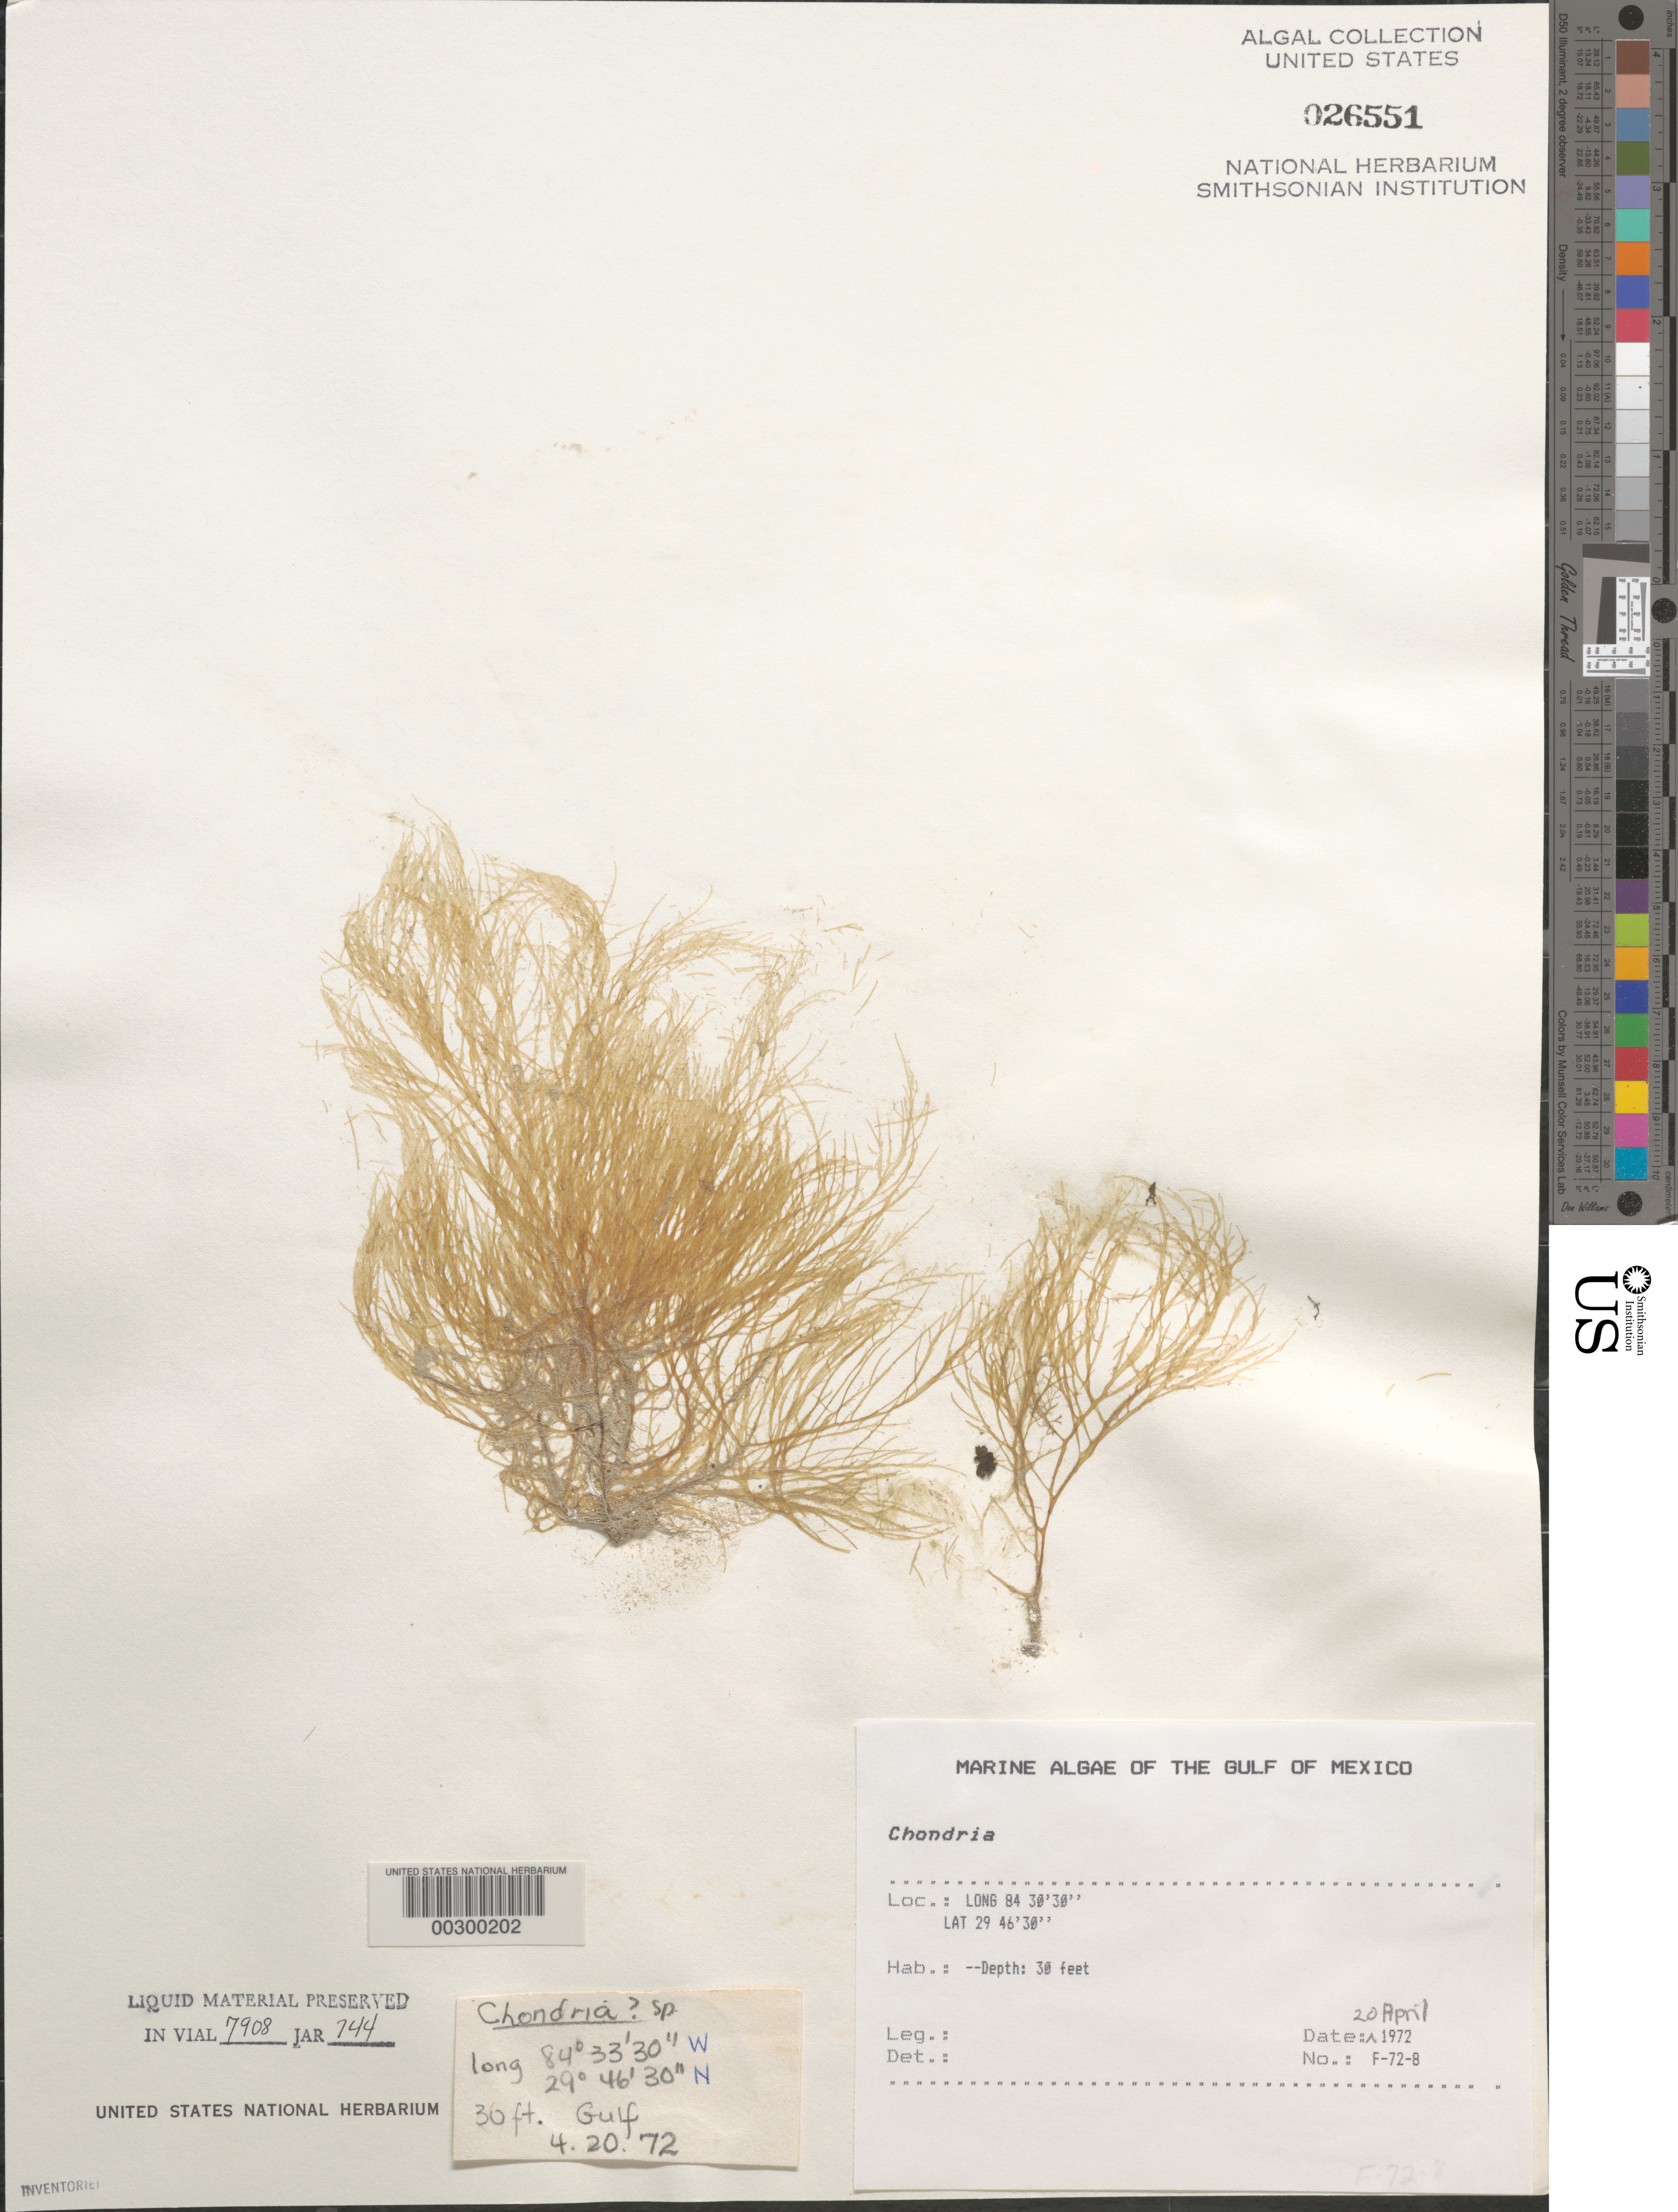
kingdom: Plantae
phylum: Rhodophyta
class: Florideophyceae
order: Ceramiales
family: Rhodomelaceae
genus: Chondria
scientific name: Chondria sp.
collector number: F-72-8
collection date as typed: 20 Apr 1972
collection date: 1972-04-20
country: United States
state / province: Florida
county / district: Franklin County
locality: Gulf of Mexico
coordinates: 29 46'30", 84 33'30"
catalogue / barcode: US 26551